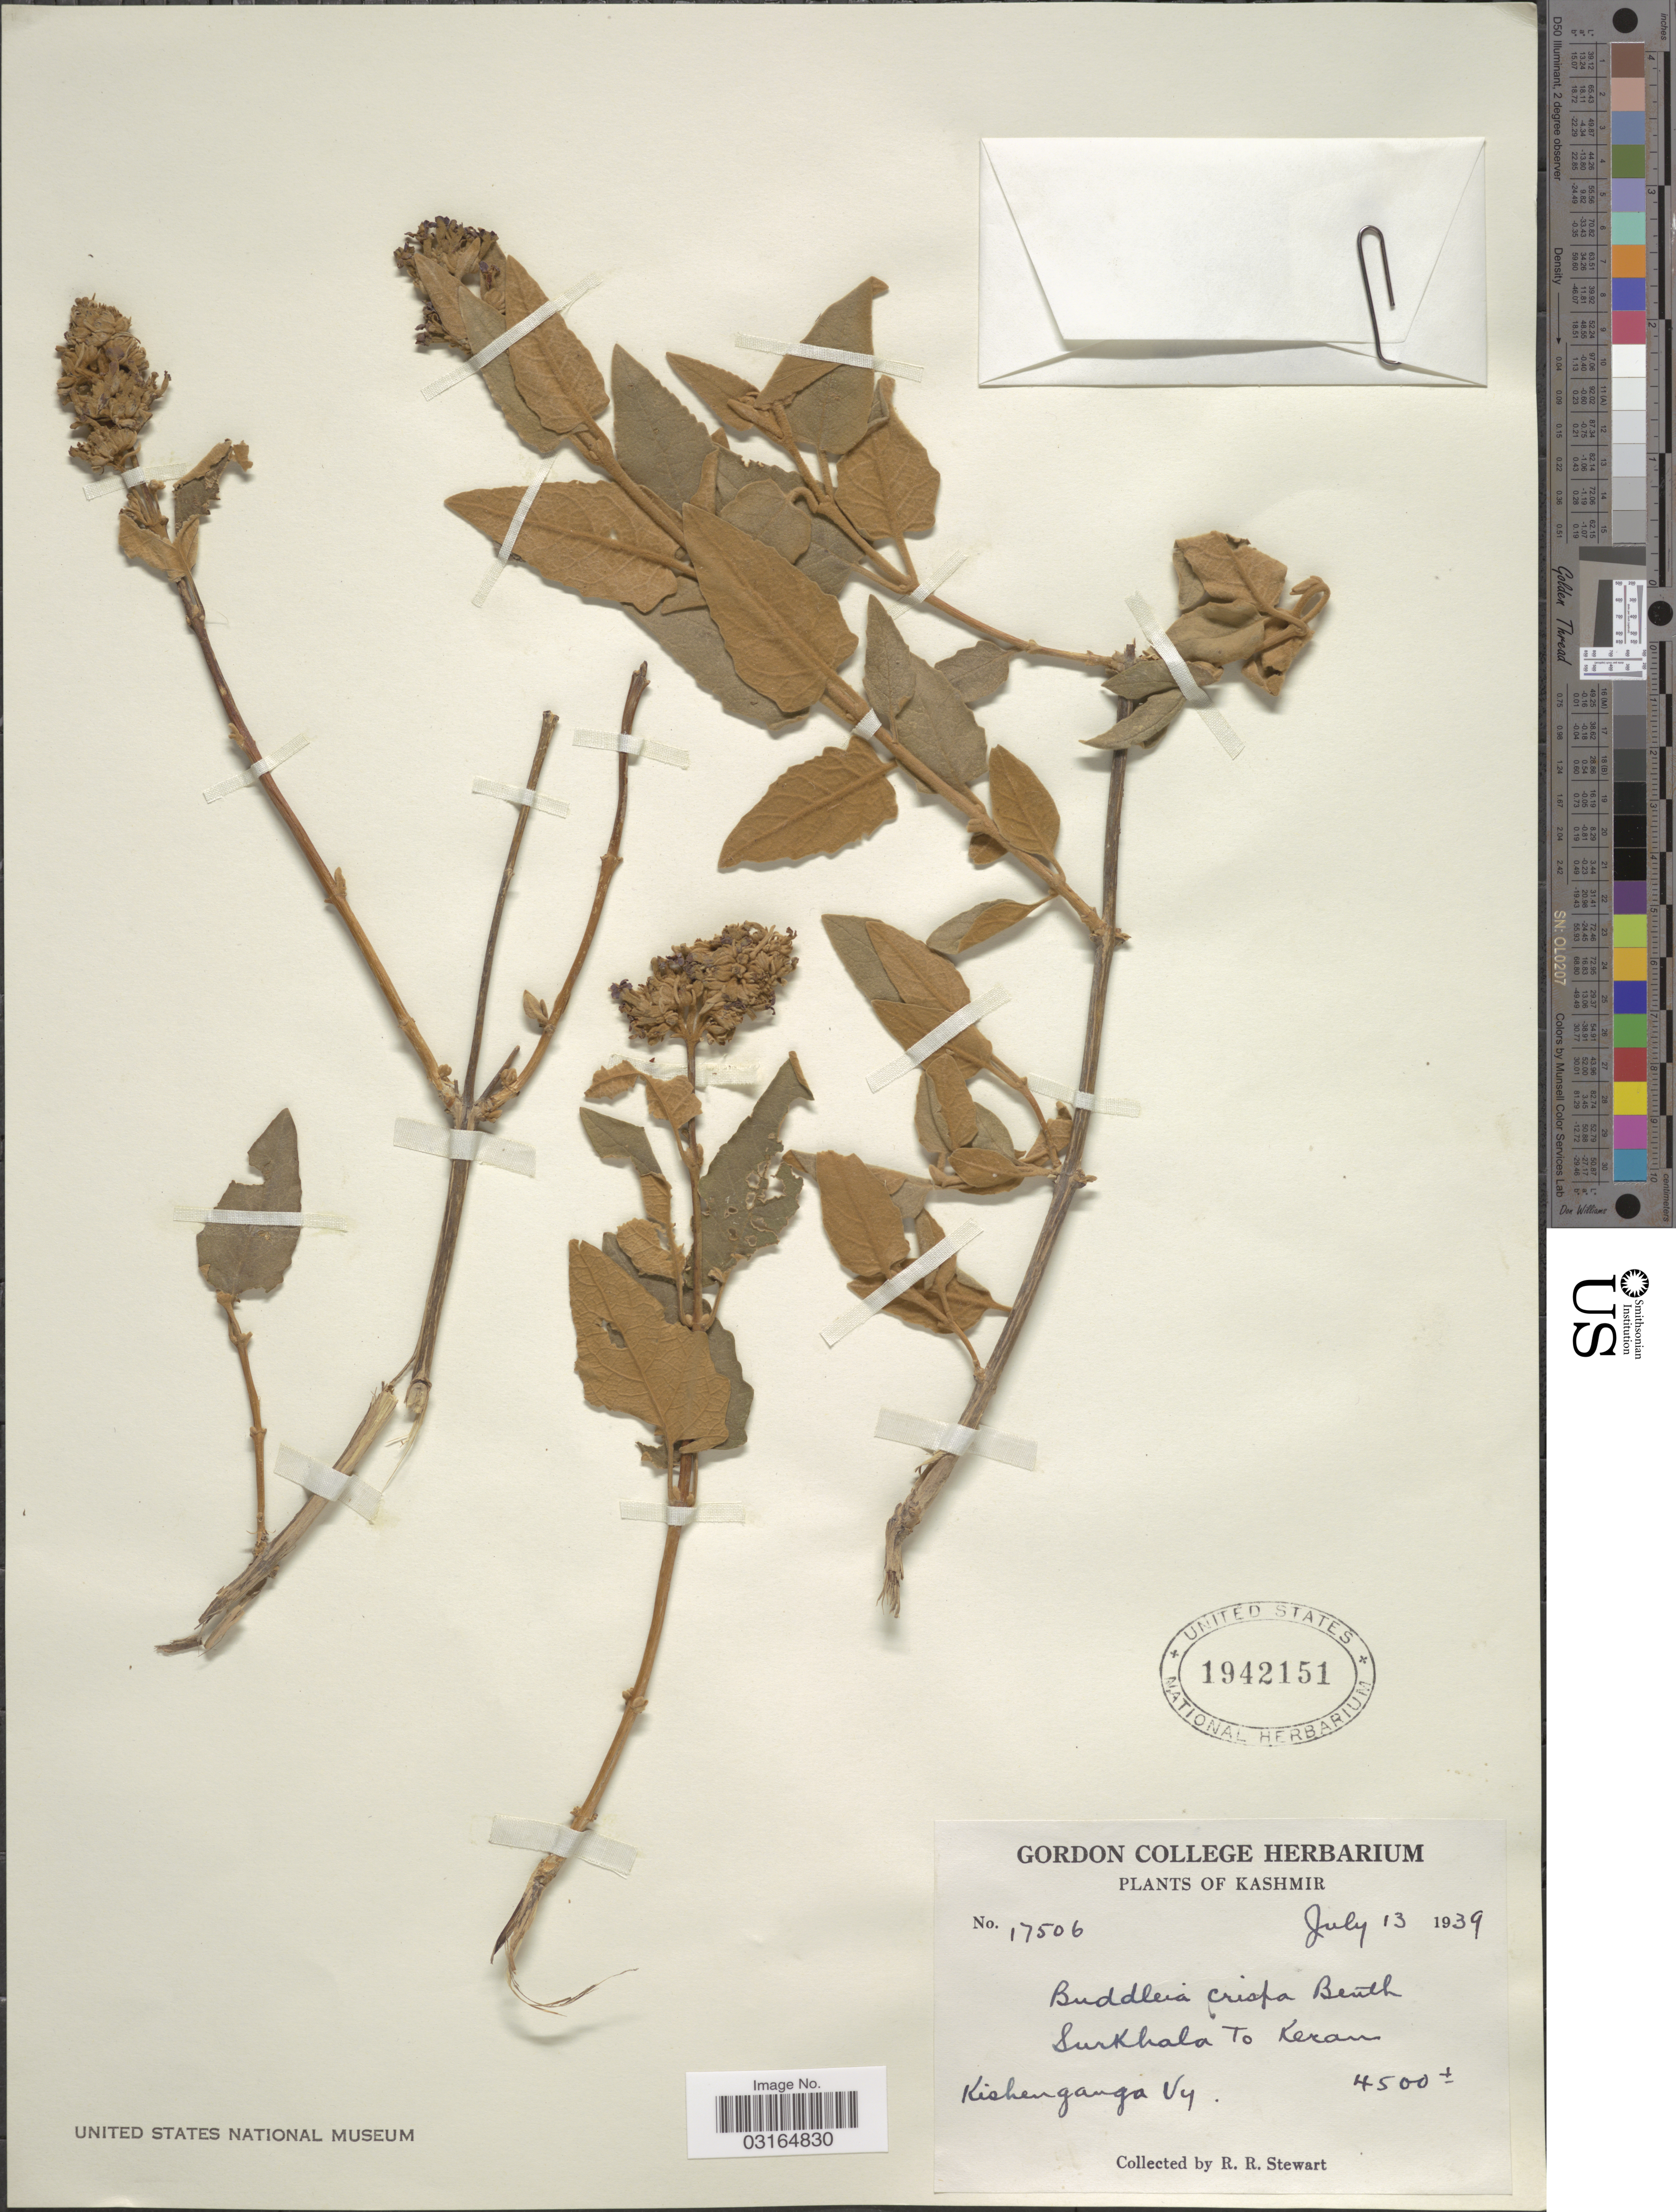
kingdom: Plantae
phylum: Tracheophyta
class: Magnoliopsida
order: Lamiales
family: Scrophulariaceae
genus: Buddleja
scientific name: Buddleja crispa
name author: Benth.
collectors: R. Stewart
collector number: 17506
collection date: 1939-07-13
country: Nepal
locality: Kashmir. Surkhala to Keran. Kishenganga Vy.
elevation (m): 1372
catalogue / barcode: US 1942151